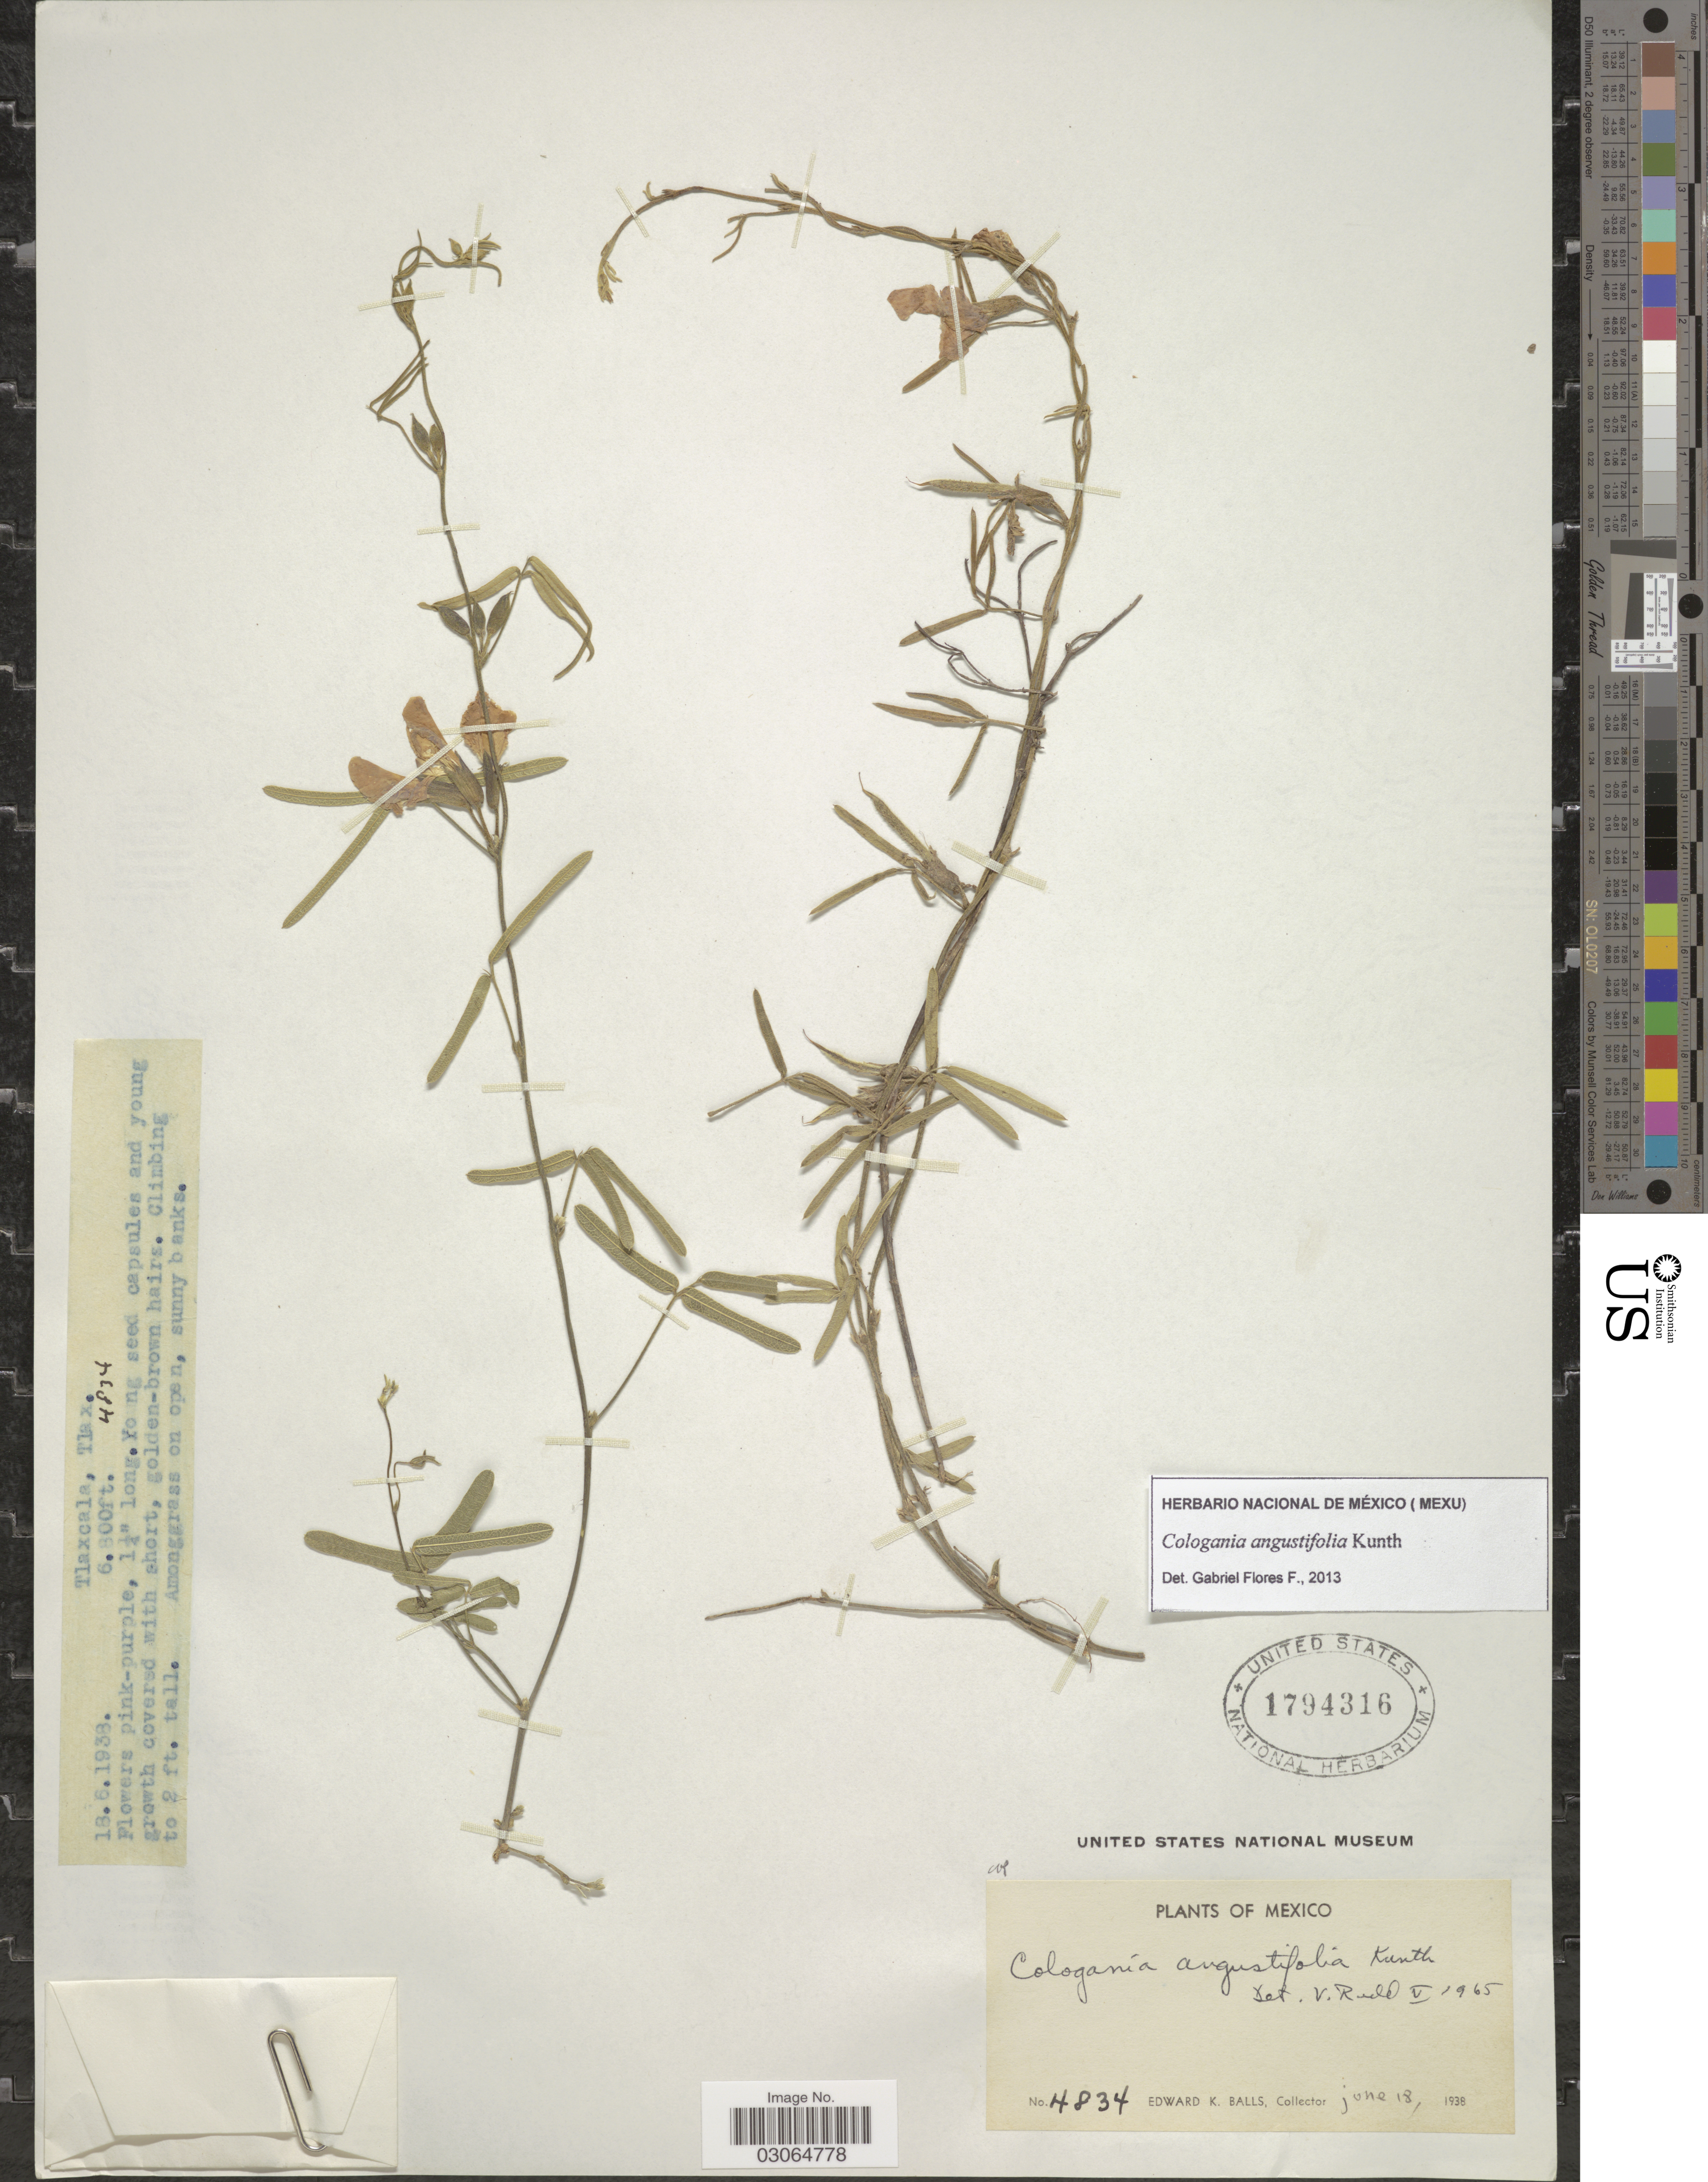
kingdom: Plantae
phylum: Tracheophyta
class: Magnoliopsida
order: Fabales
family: Fabaceae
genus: Cologania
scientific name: Cologania angustifolia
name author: Kunth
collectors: E. K. Balls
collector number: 4834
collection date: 1938-06-18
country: Mexico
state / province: Tlaxcala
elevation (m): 2073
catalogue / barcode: US 1794316